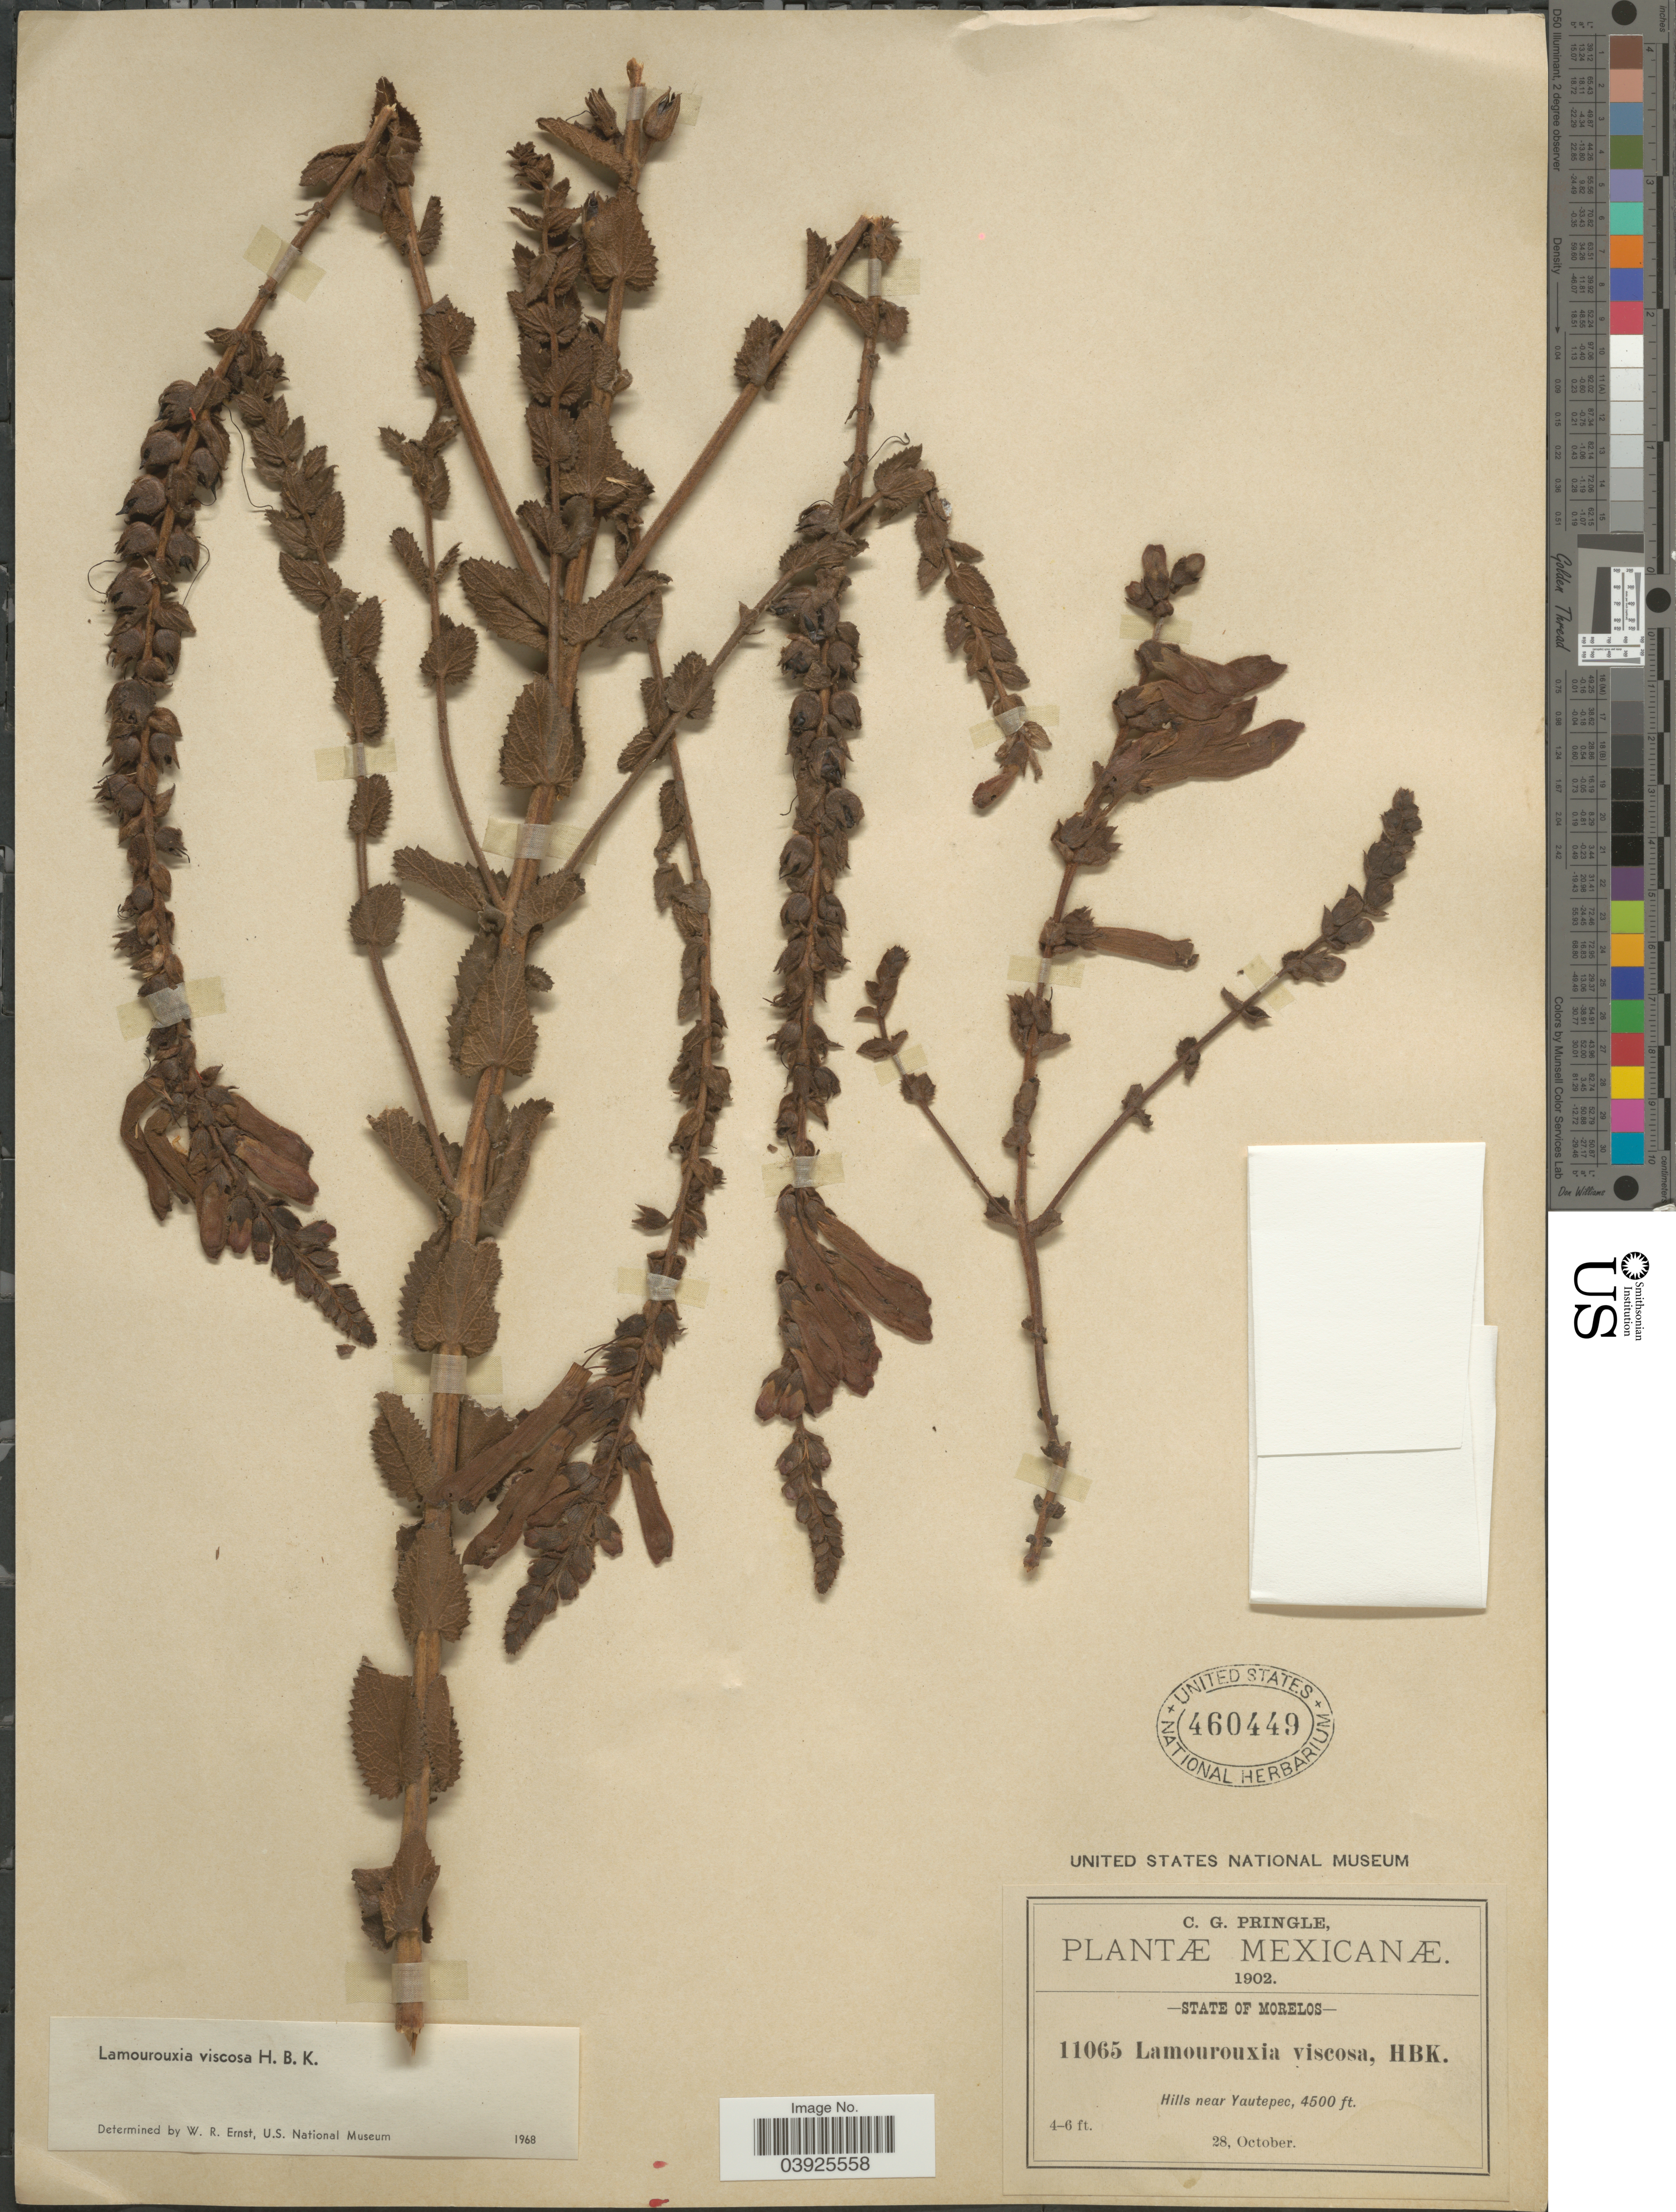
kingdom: Plantae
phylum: Tracheophyta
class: Magnoliopsida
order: Lamiales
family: Orobanchaceae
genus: Lamourouxia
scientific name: Lamourouxia viscosa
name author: Kunth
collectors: C. G. Pringle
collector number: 11065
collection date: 1902-10-28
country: Mexico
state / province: Morelos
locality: Hills near Yautepec.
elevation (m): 1372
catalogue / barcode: US 460449